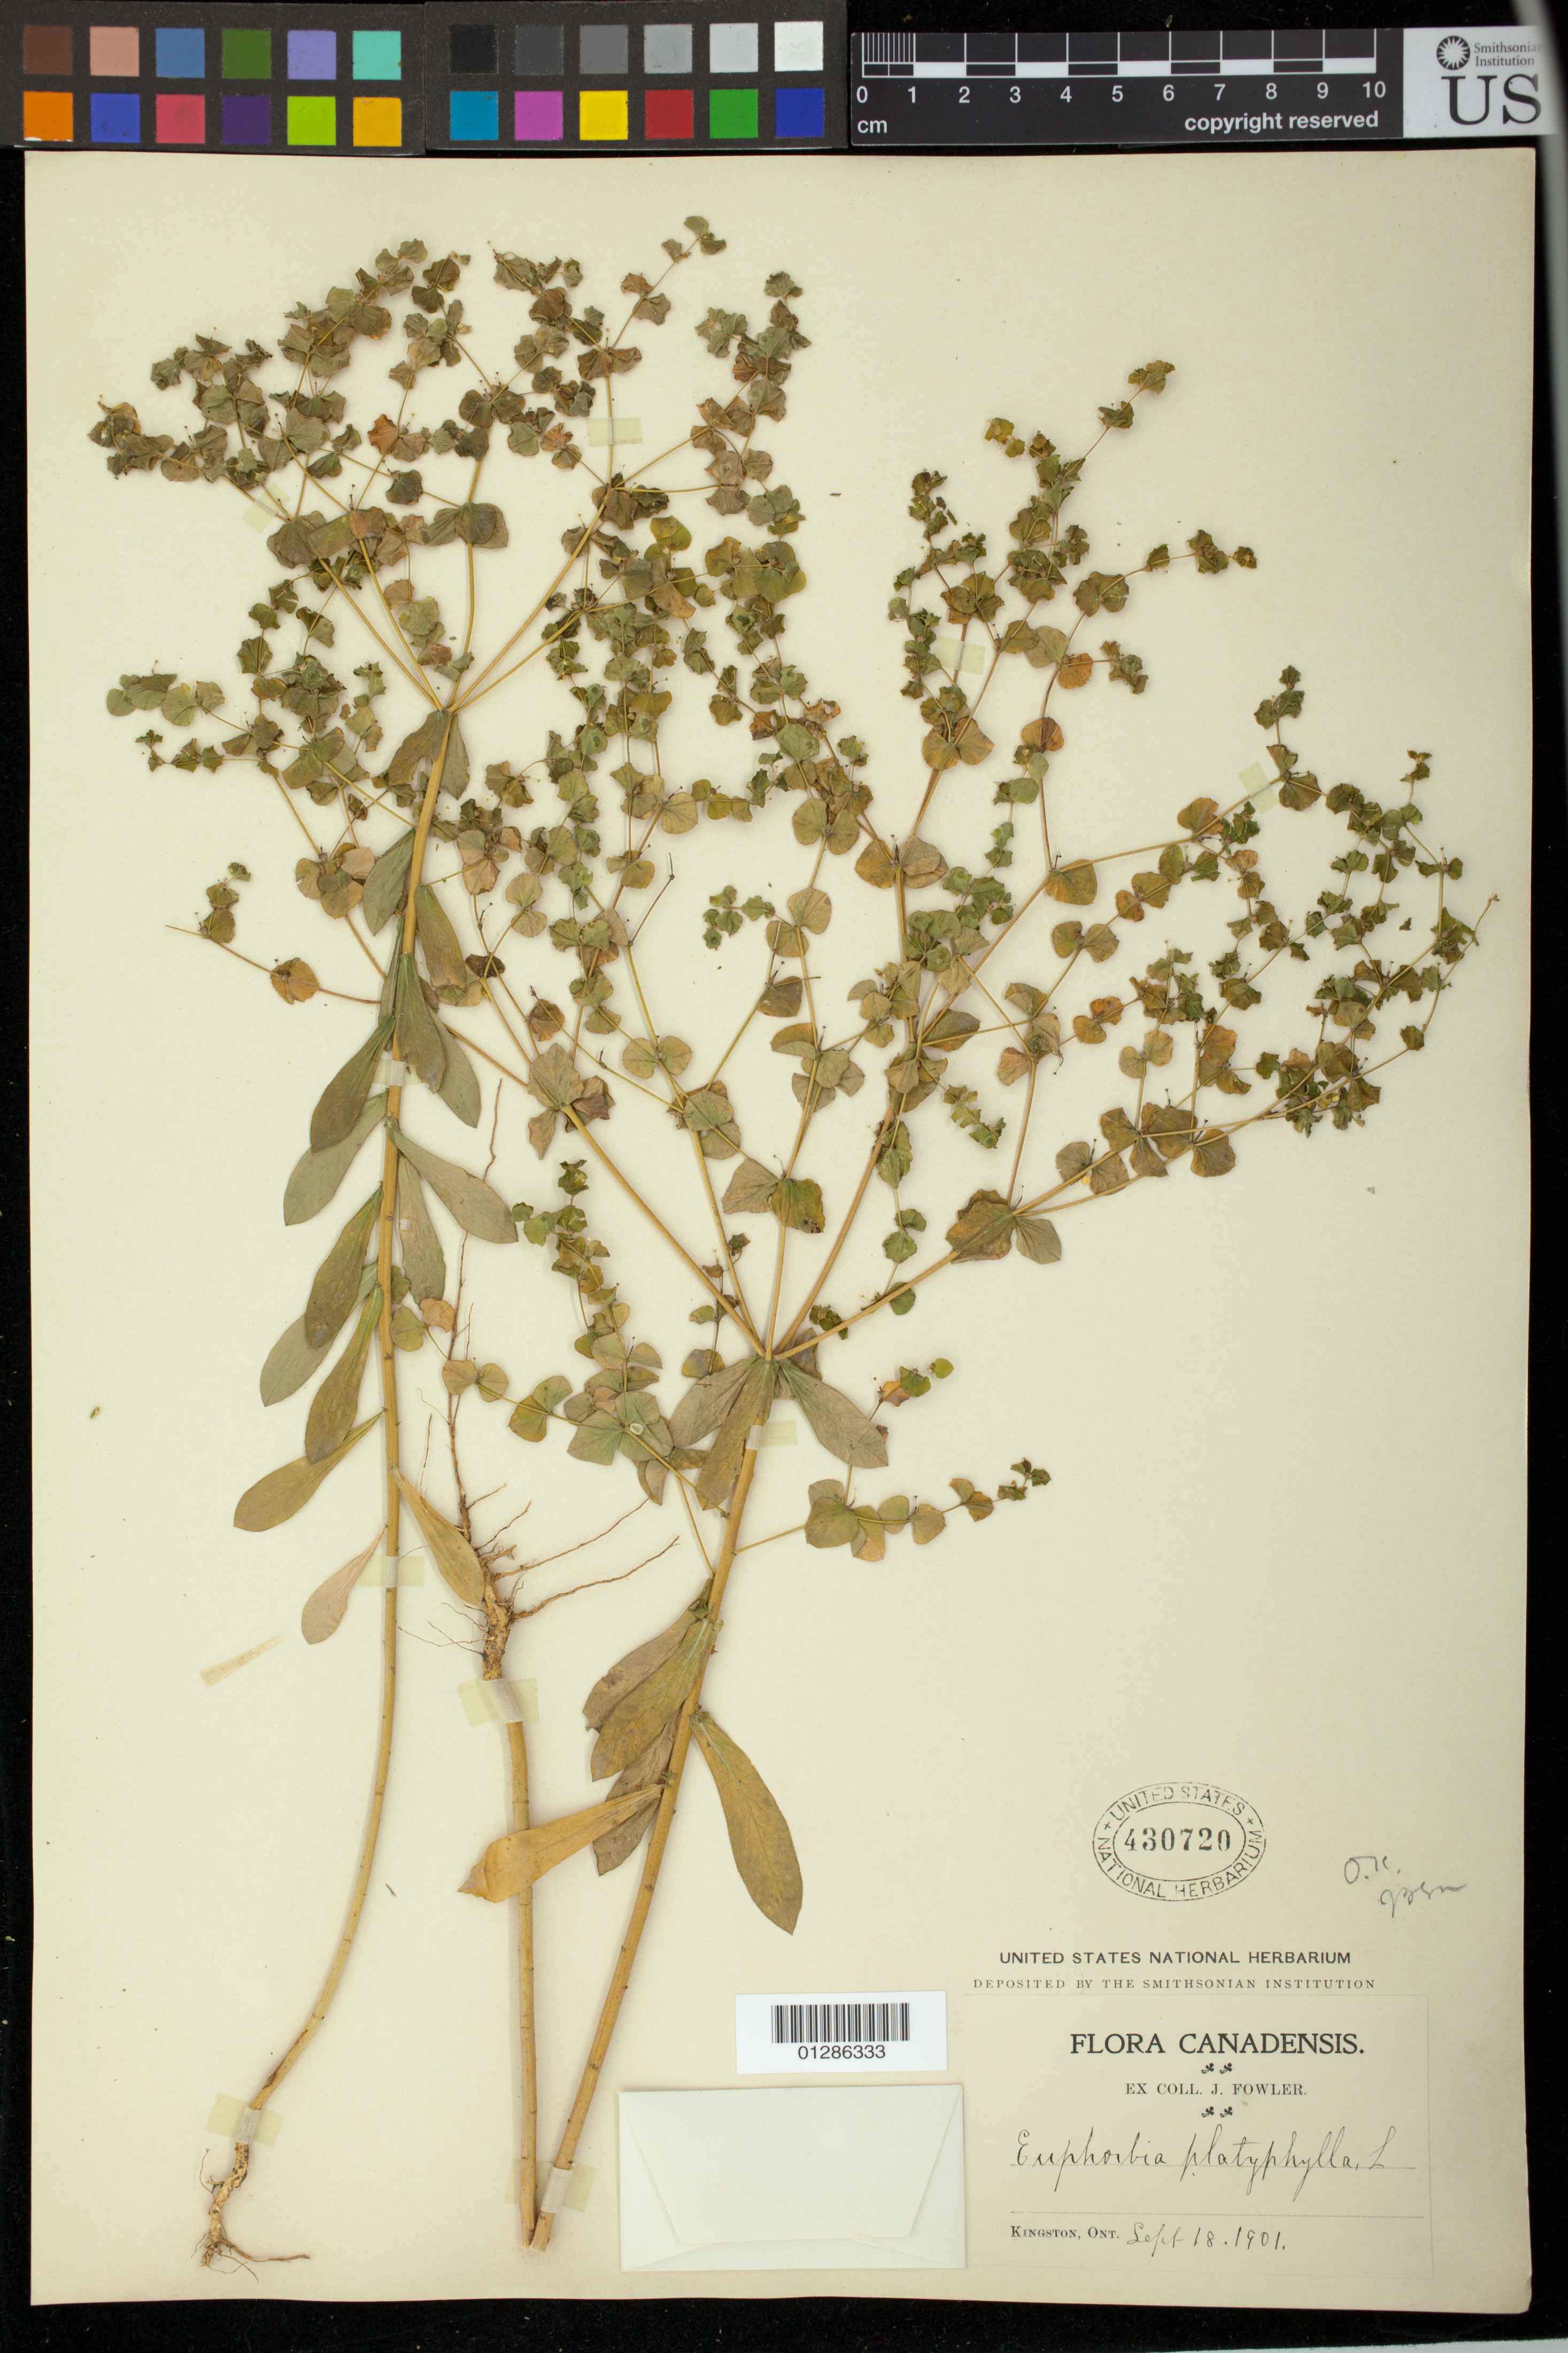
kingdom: Plantae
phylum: Tracheophyta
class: Magnoliopsida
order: Malpighiales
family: Euphorbiaceae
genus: Euphorbia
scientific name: Euphorbia platyphyllos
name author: L.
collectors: J. P. Fowler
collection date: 1901-09-18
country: Canada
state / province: Ontario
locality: Kingston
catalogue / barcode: US 430720